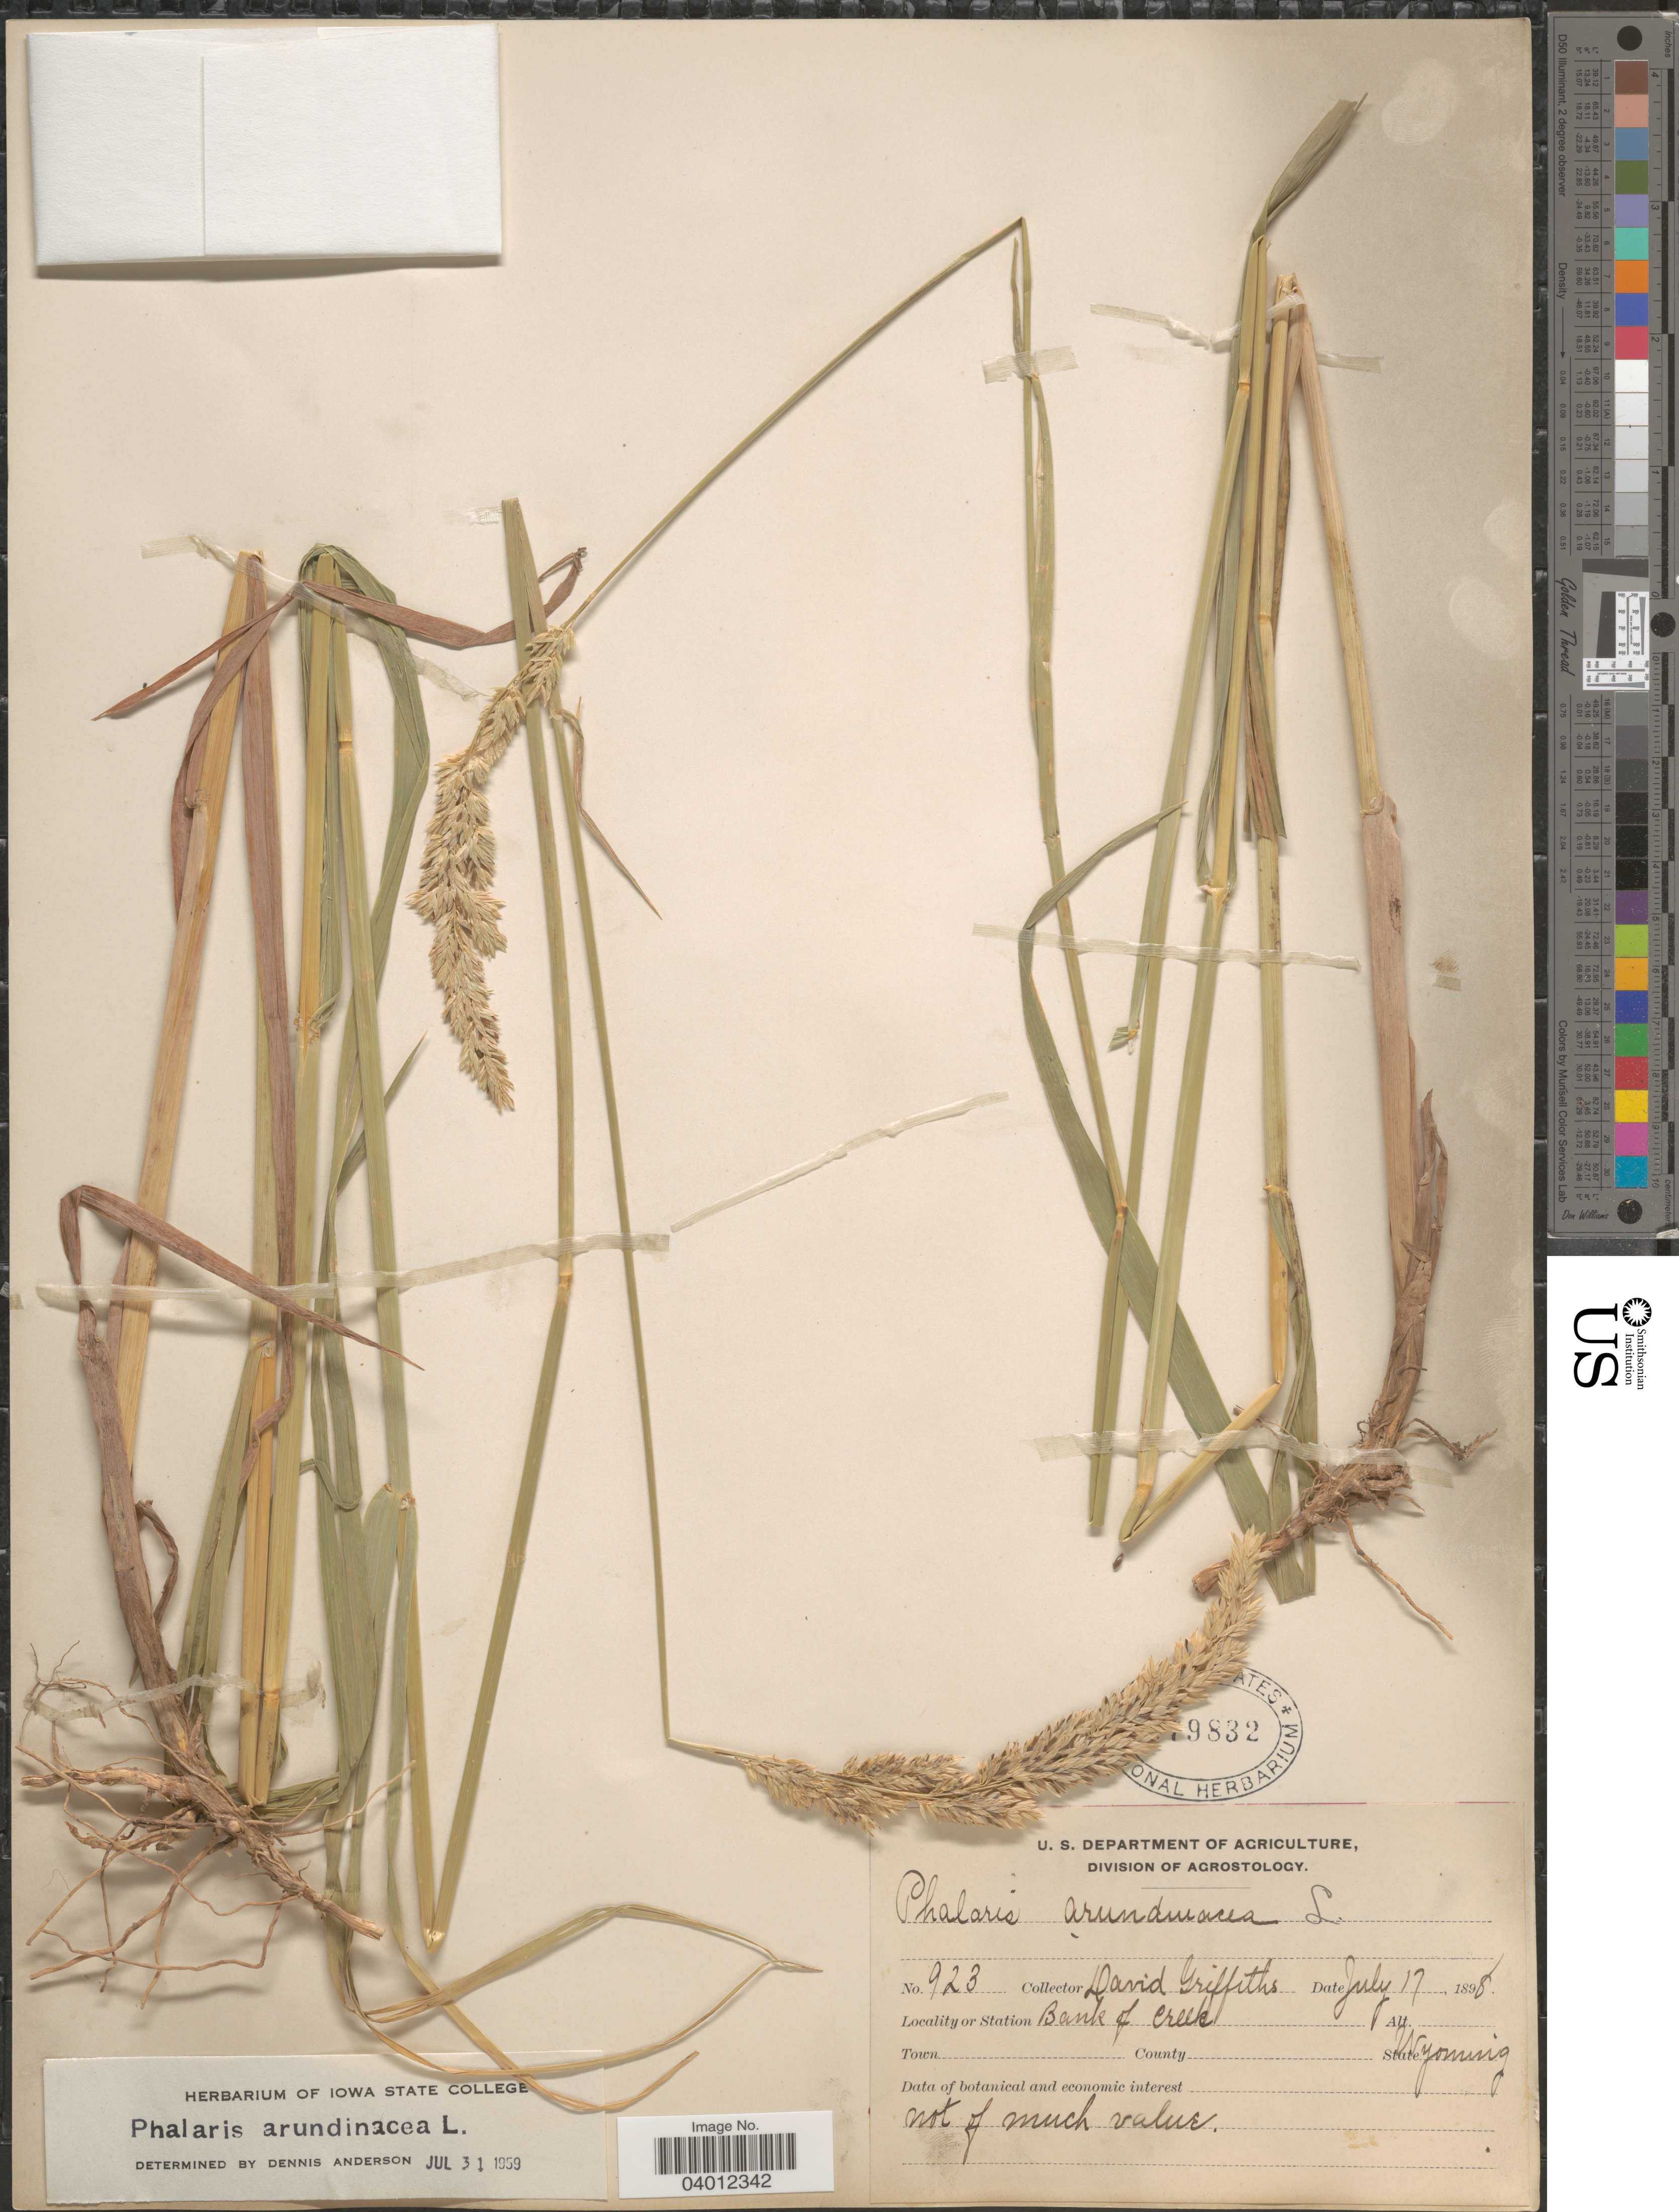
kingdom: Plantae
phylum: Tracheophyta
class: Liliopsida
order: Poales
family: Poaceae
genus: Phalaris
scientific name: Phalaris arundinacea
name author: L.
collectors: D. Griffiths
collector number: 923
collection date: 1898-07-17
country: United States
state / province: Wyoming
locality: Station Bank of Creek.